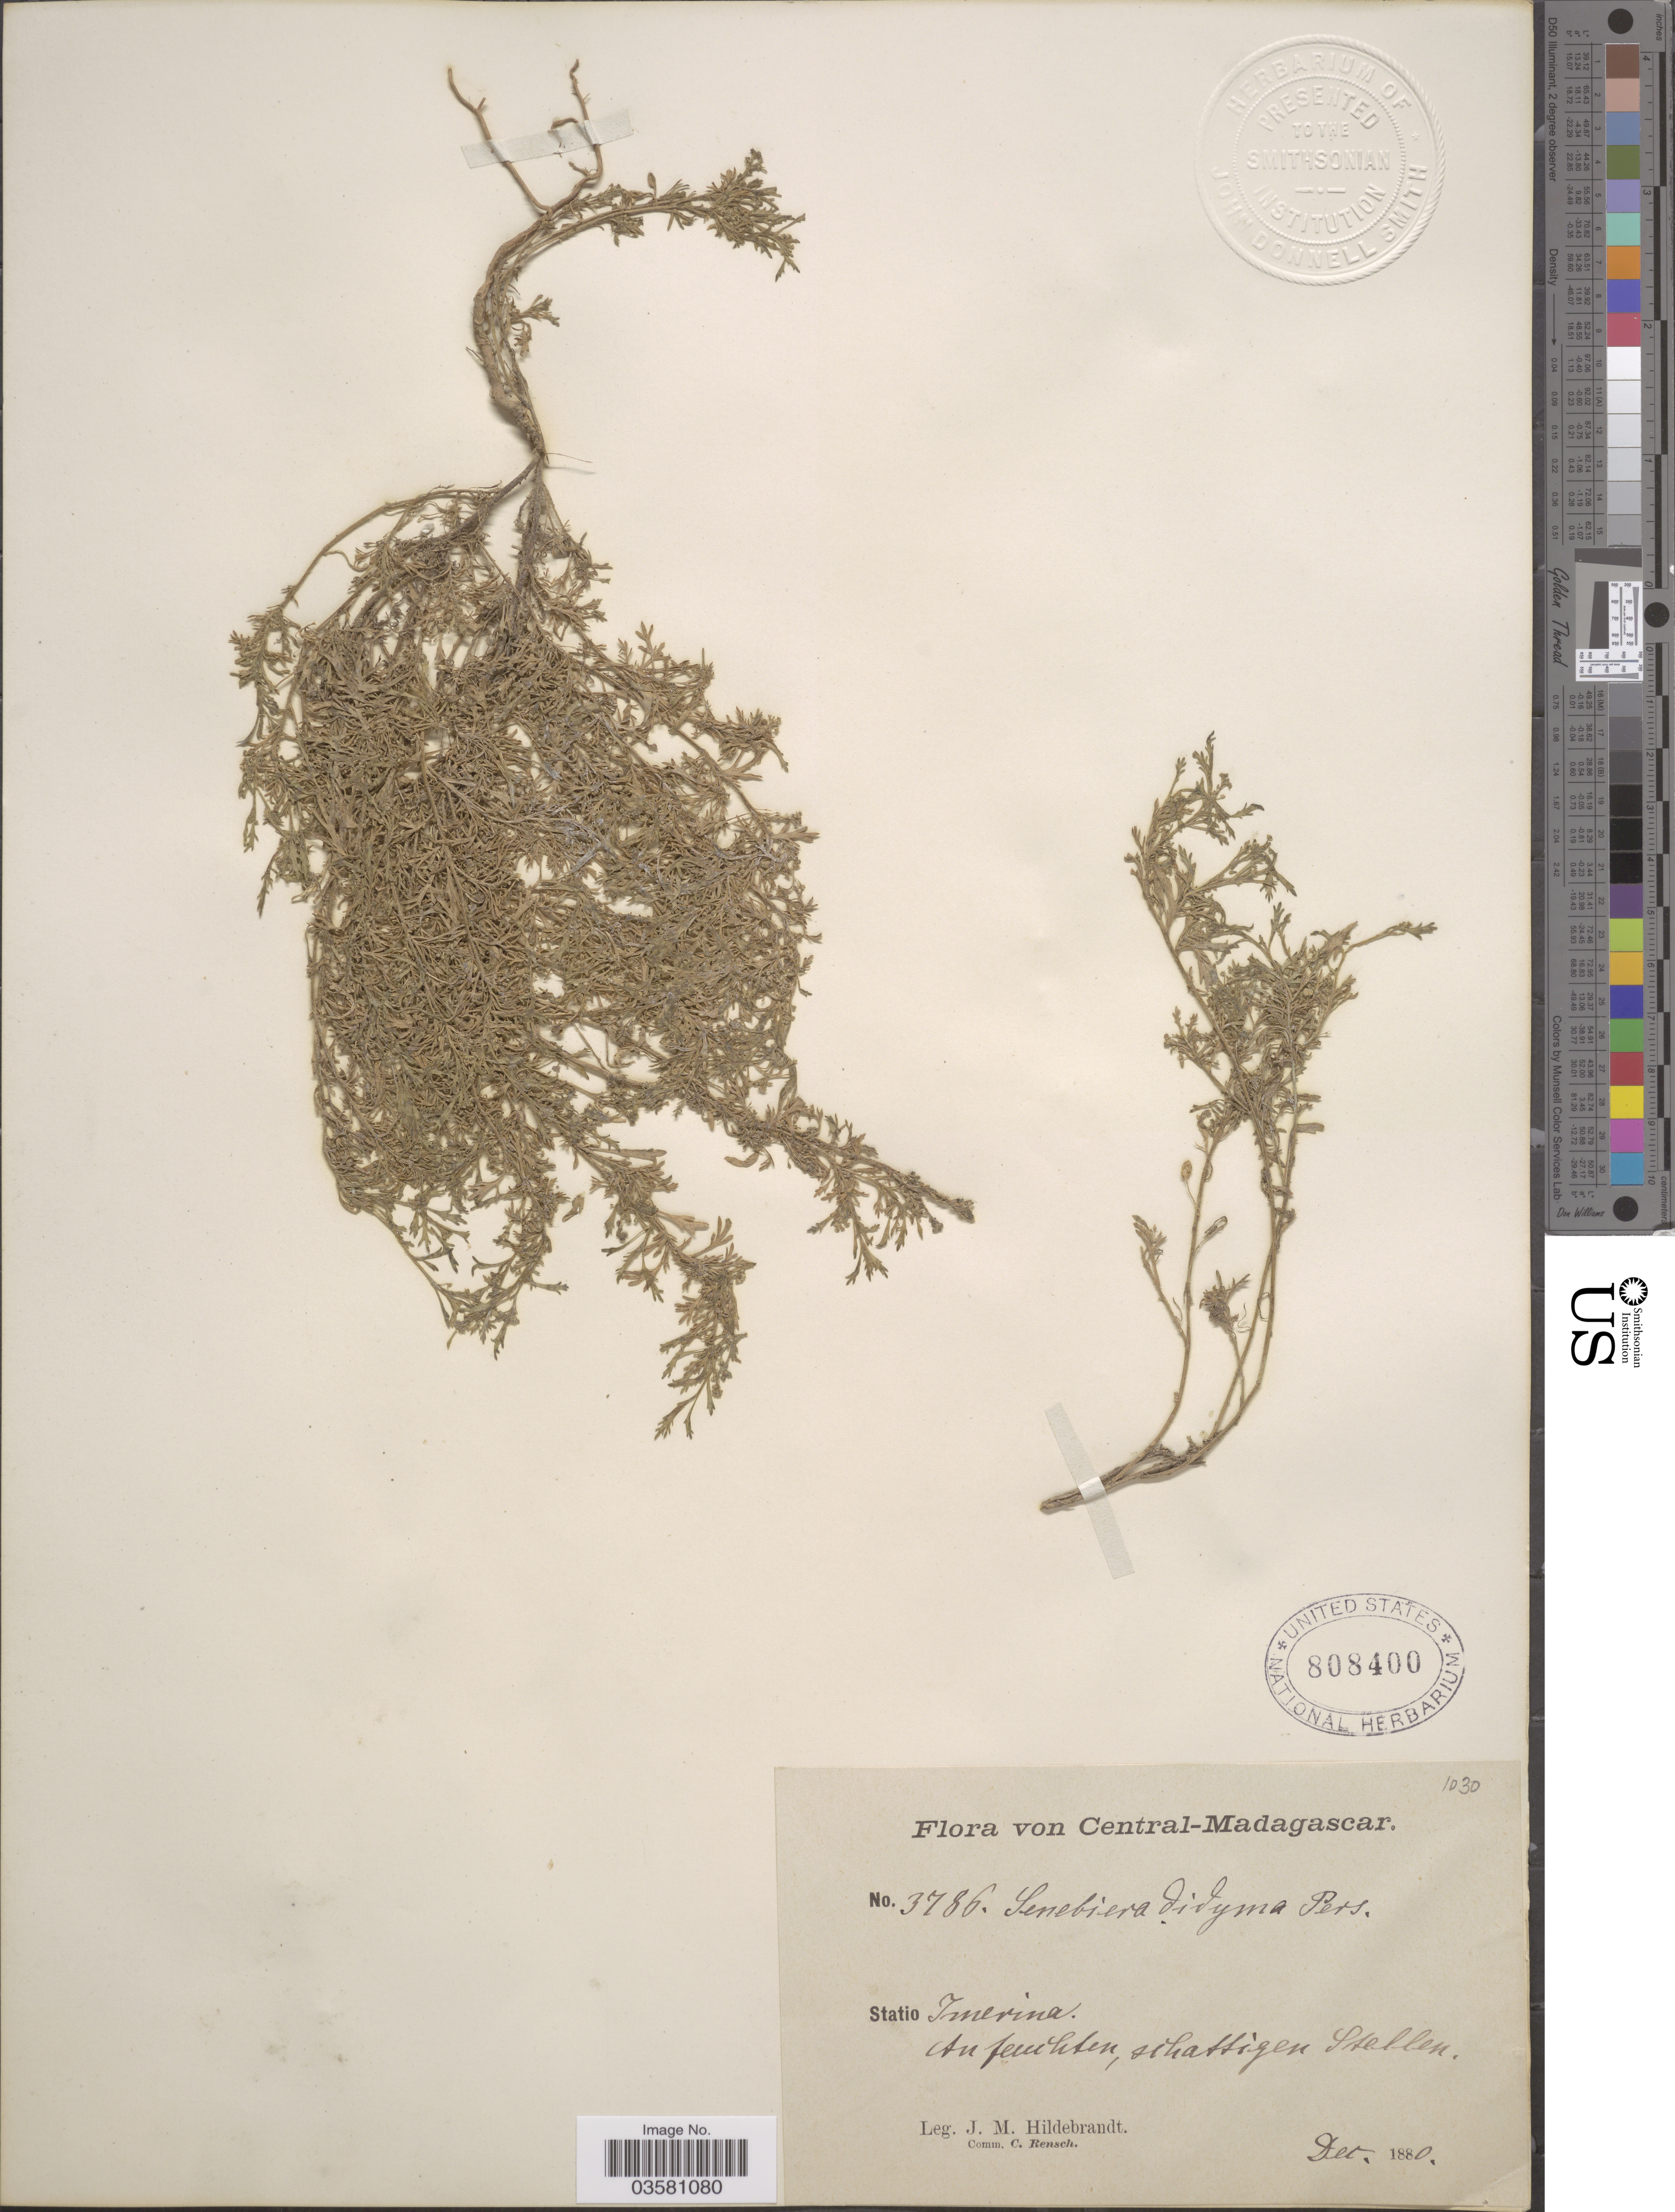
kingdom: Plantae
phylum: Tracheophyta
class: Magnoliopsida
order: Brassicales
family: Brassicaceae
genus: Lepidium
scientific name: Lepidium didymum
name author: L.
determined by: Strong, M. T., (US), Smithsonian Institution - National Museum of Natural History (UNITED STATES)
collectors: J. Hildebrandt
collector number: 3786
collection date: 1880-12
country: Madagascar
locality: Central-Madagascar. Statio Imerina. An feuchten, schattingen Stellen.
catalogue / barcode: US 808400